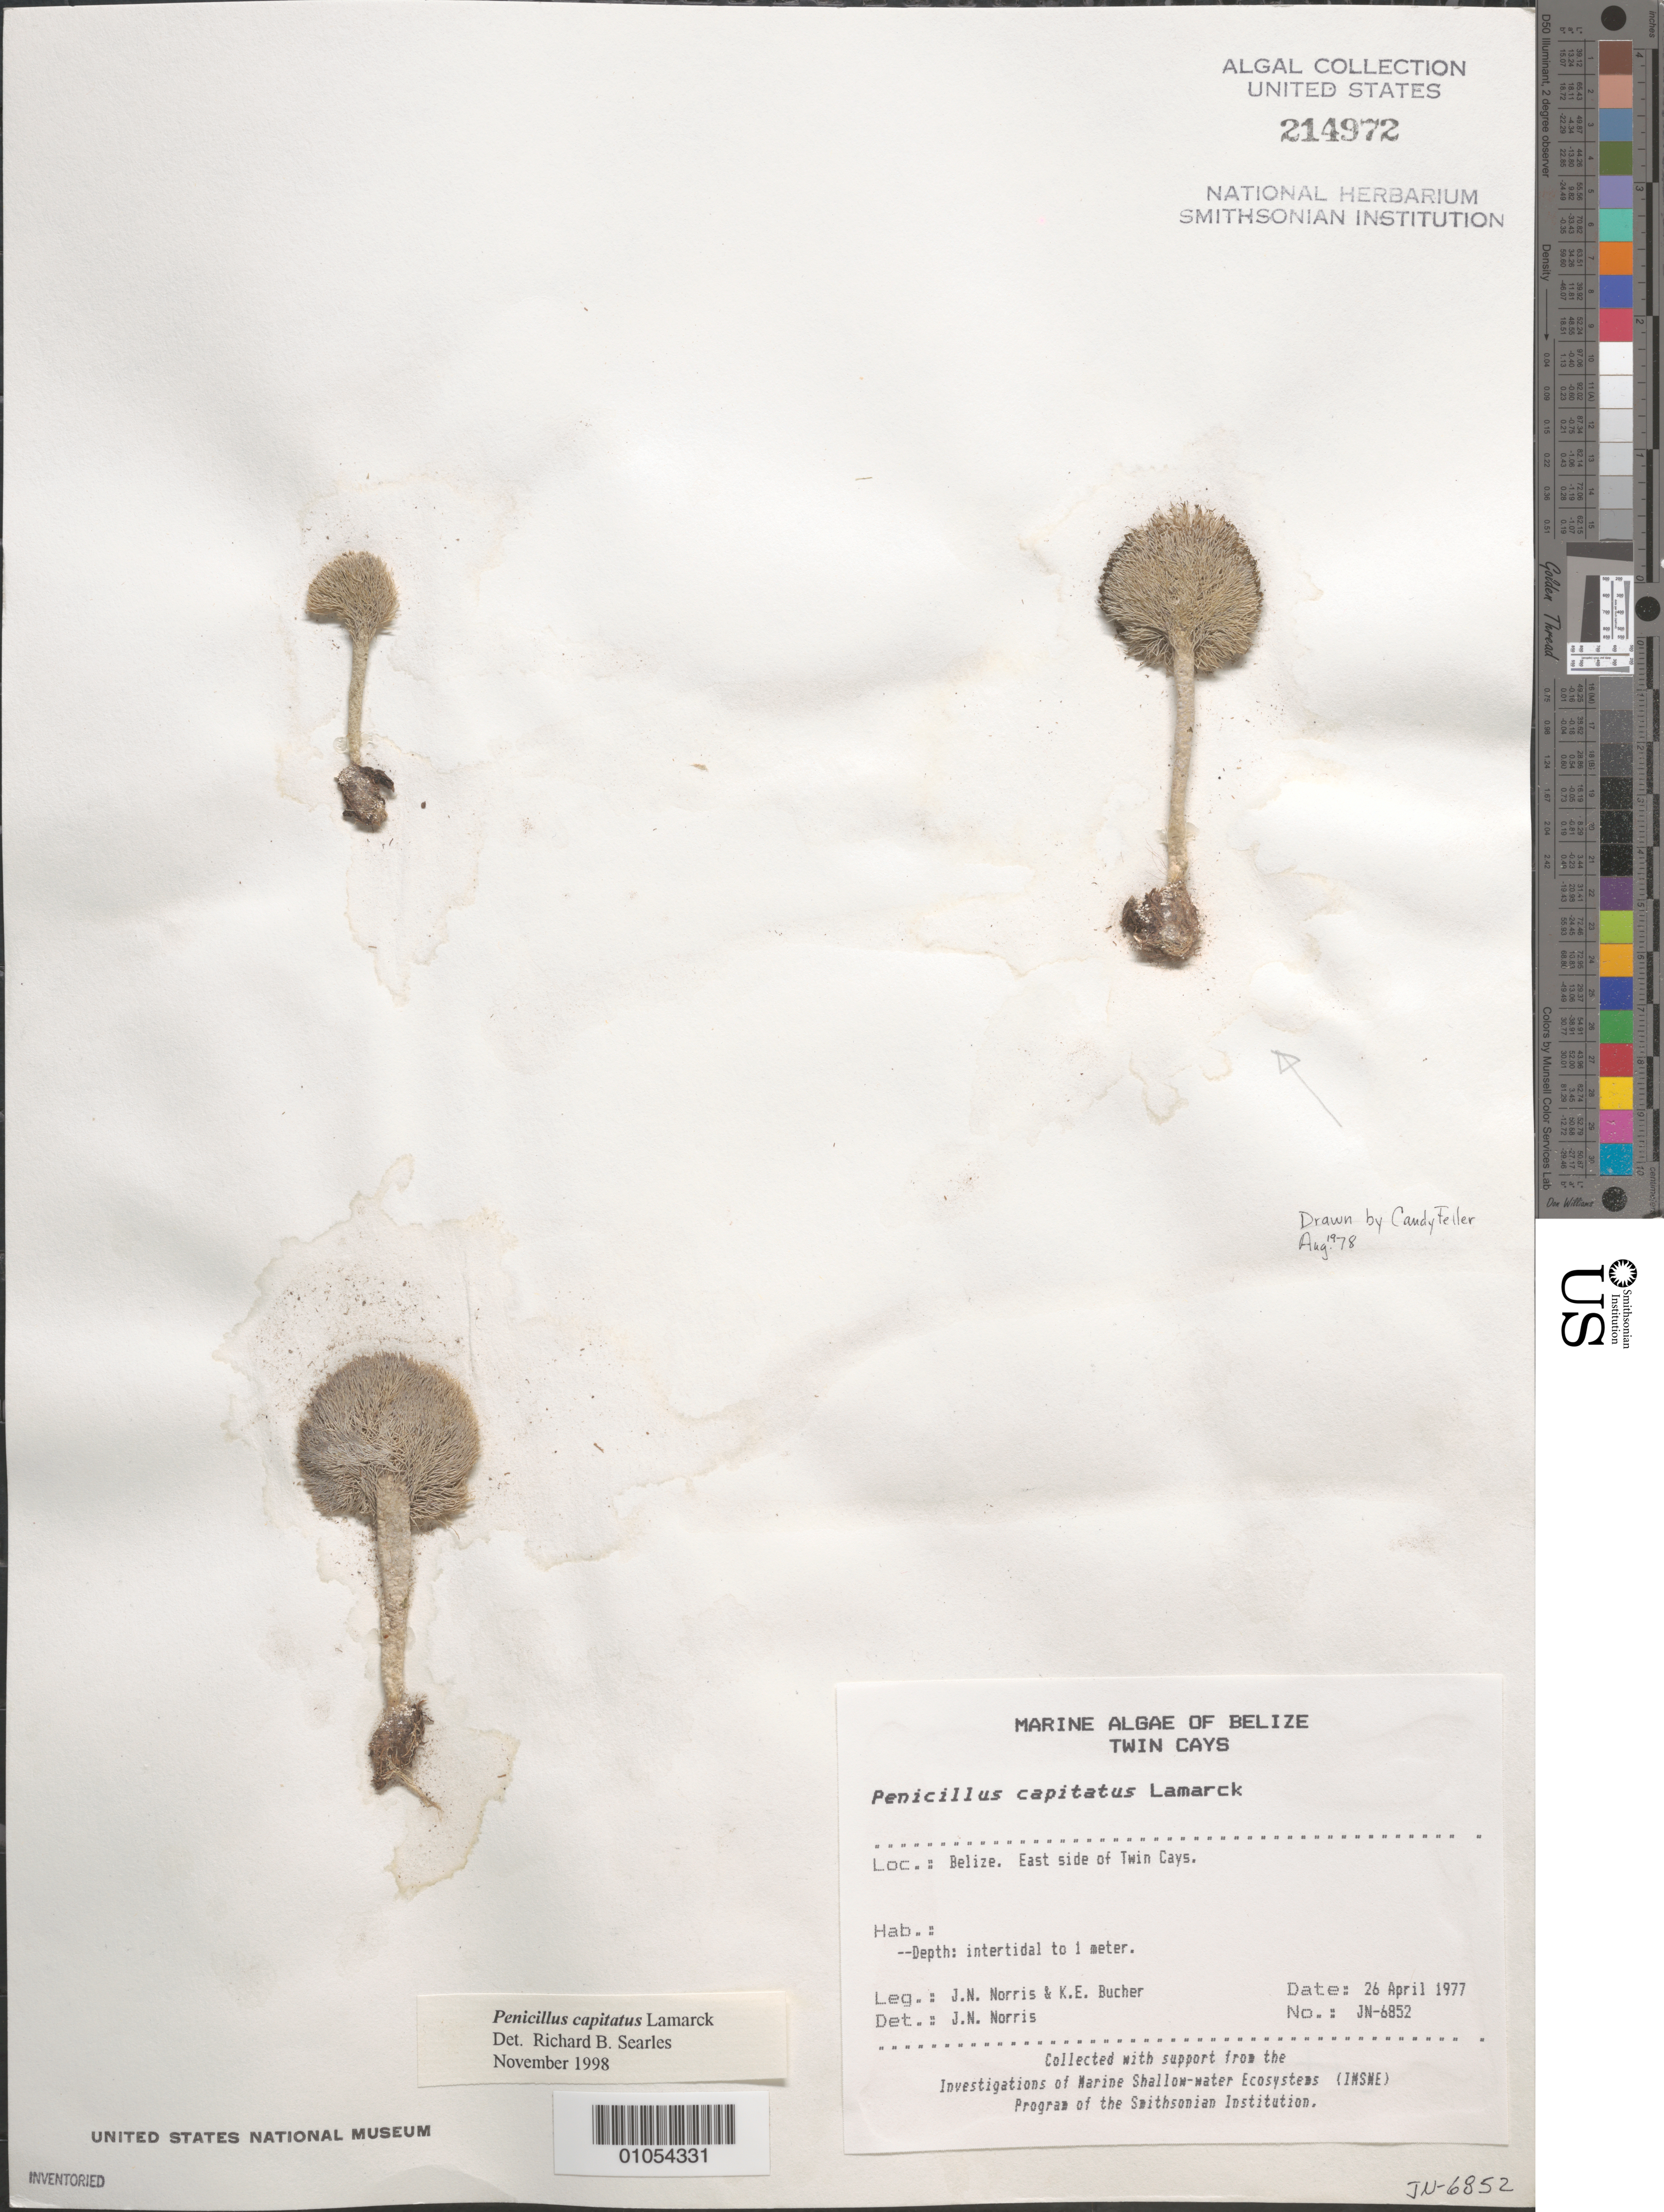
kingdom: Plantae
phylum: Chlorophyta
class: Ulvophyceae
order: Bryopsidales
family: Udoteaceae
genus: Penicillus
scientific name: Penicillus capitatus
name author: Lam.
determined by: Searles, R. B.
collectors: J. N. Norris & K. E. Bucher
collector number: JN-6852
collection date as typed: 26 Apr 1977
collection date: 1977-04-26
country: Belize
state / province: Stann Creek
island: Twin Cays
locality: East side of Twin Cays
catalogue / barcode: US 214972